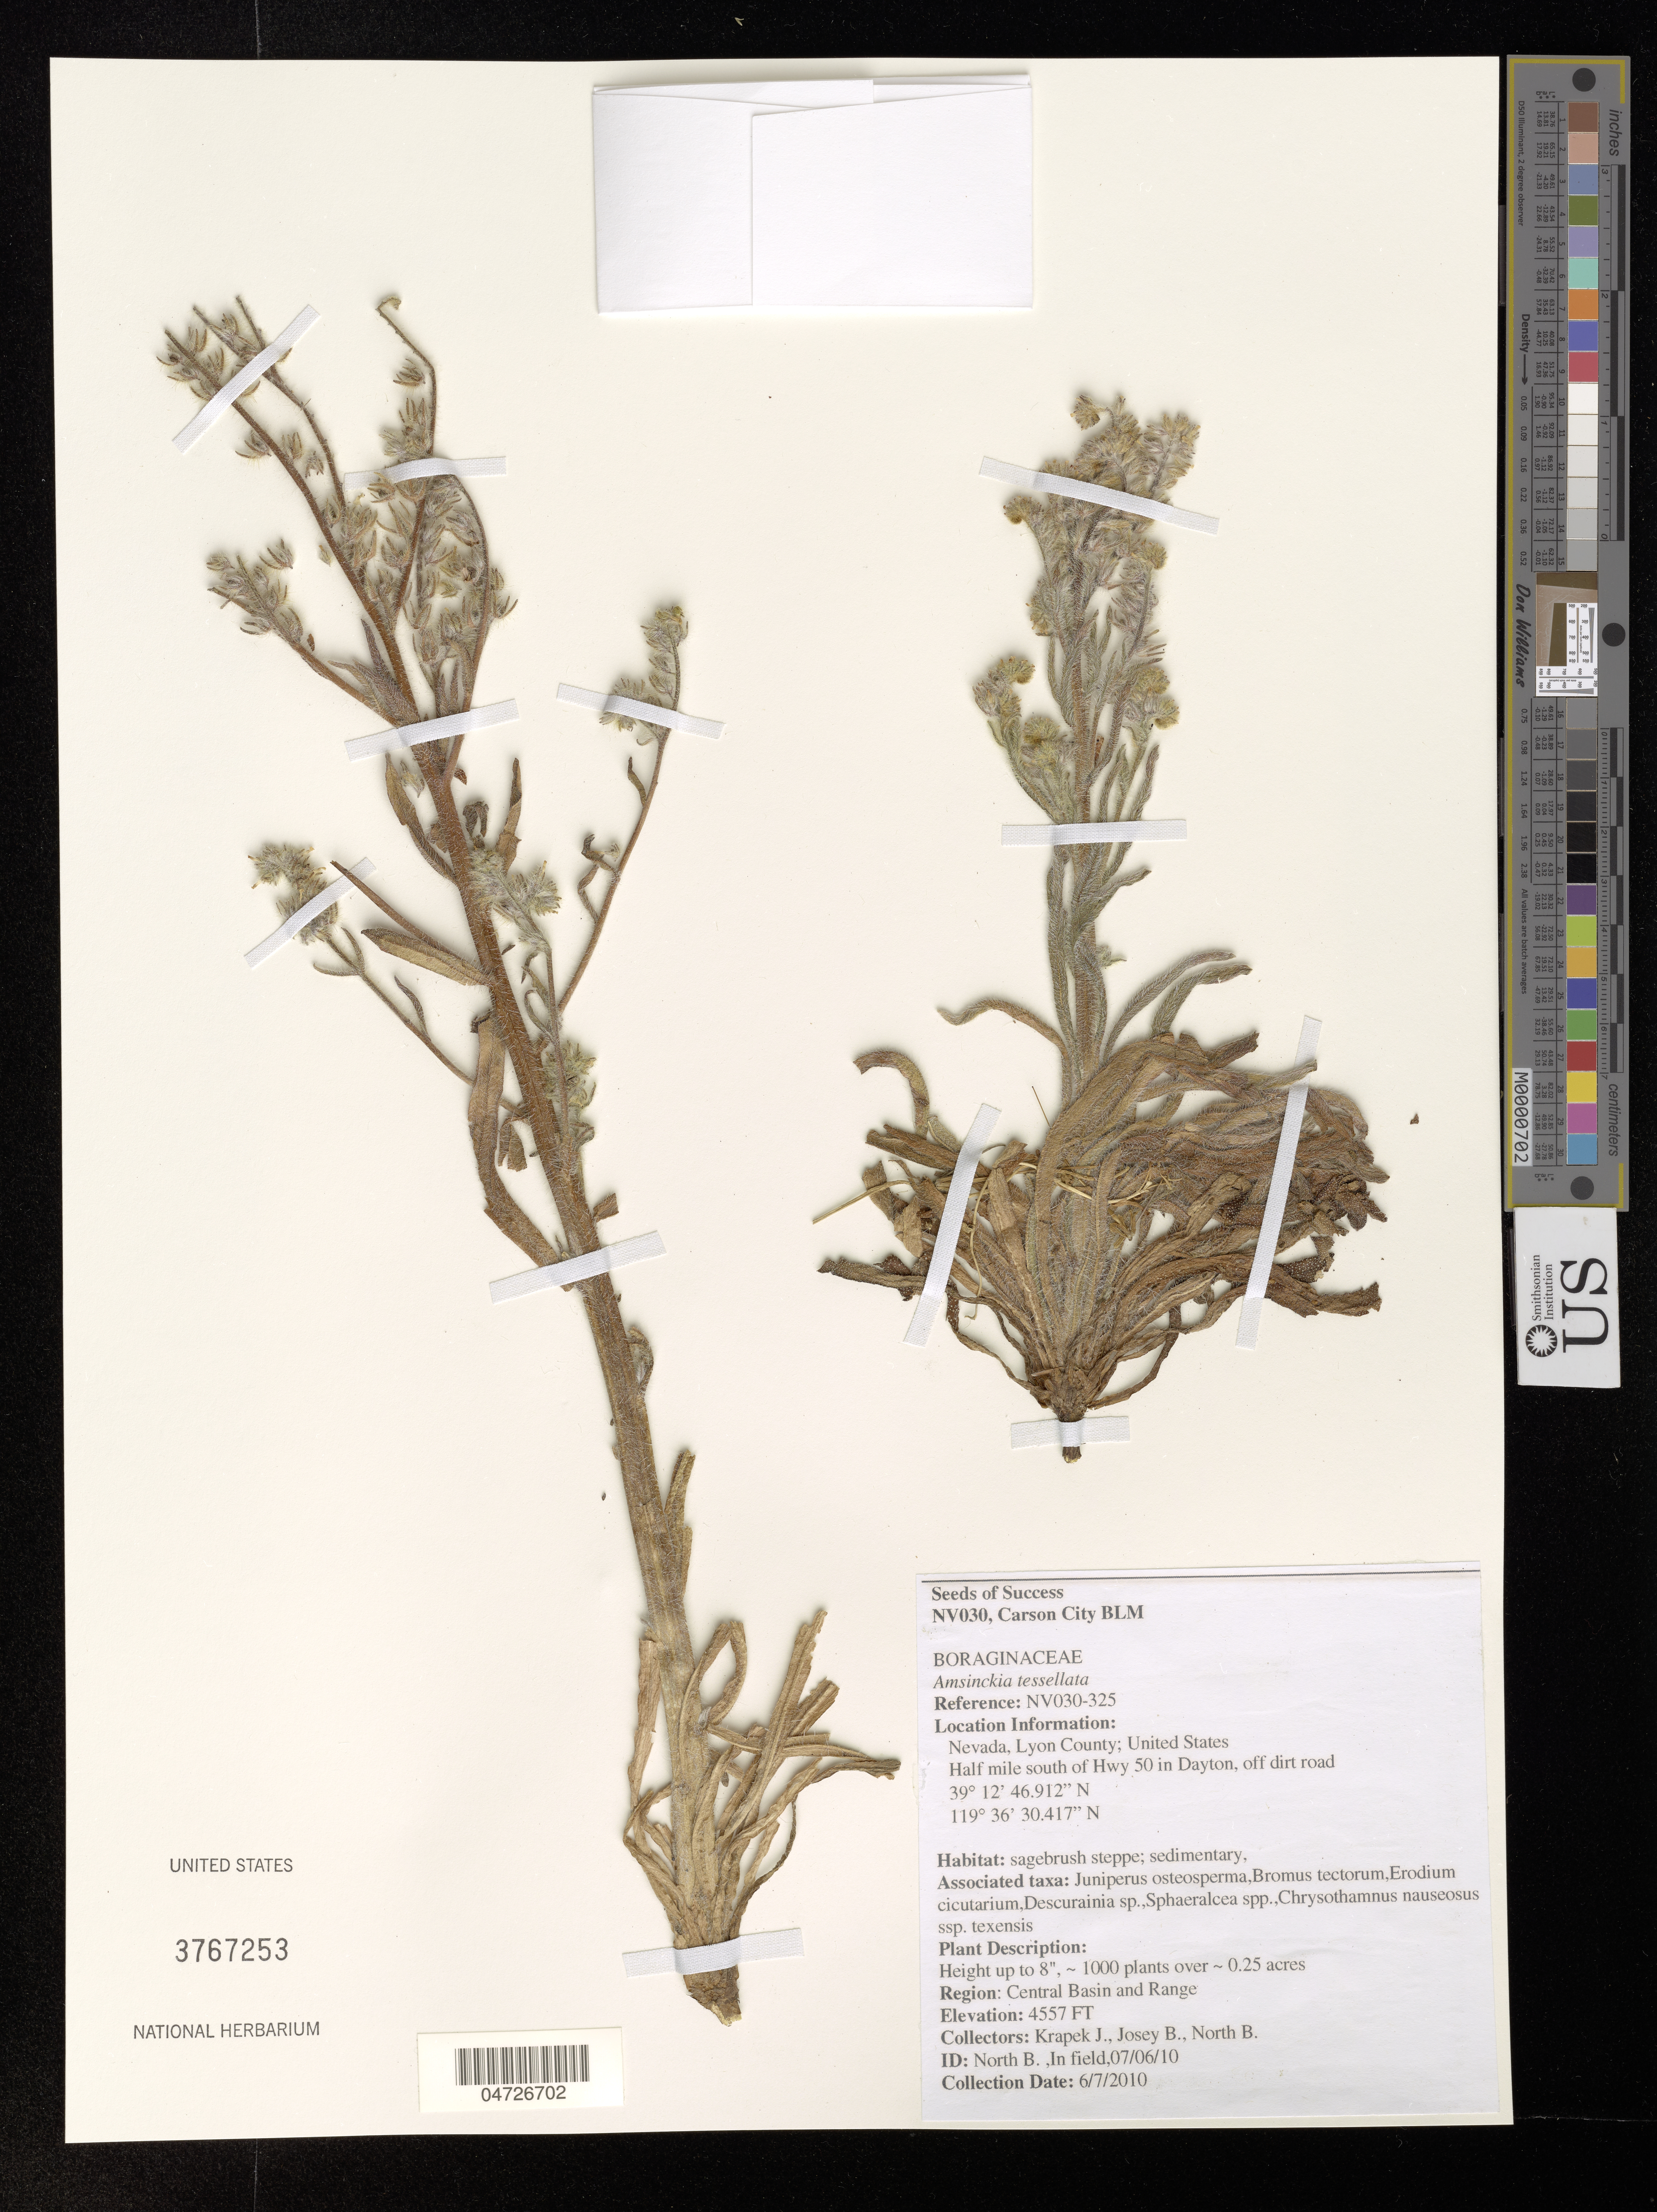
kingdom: Plantae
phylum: Tracheophyta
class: Magnoliopsida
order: Boraginales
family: Boraginaceae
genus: Amsinckia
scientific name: Amsinckia tessellata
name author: A. Gray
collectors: J. Krapek, B. Josey & B. North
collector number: NV030-325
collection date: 2010-07-06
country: United States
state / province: Nevada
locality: Lyon County. Half mile south of Hwy 50 in Dayton, off dirt road.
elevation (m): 1389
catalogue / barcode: US 3767253